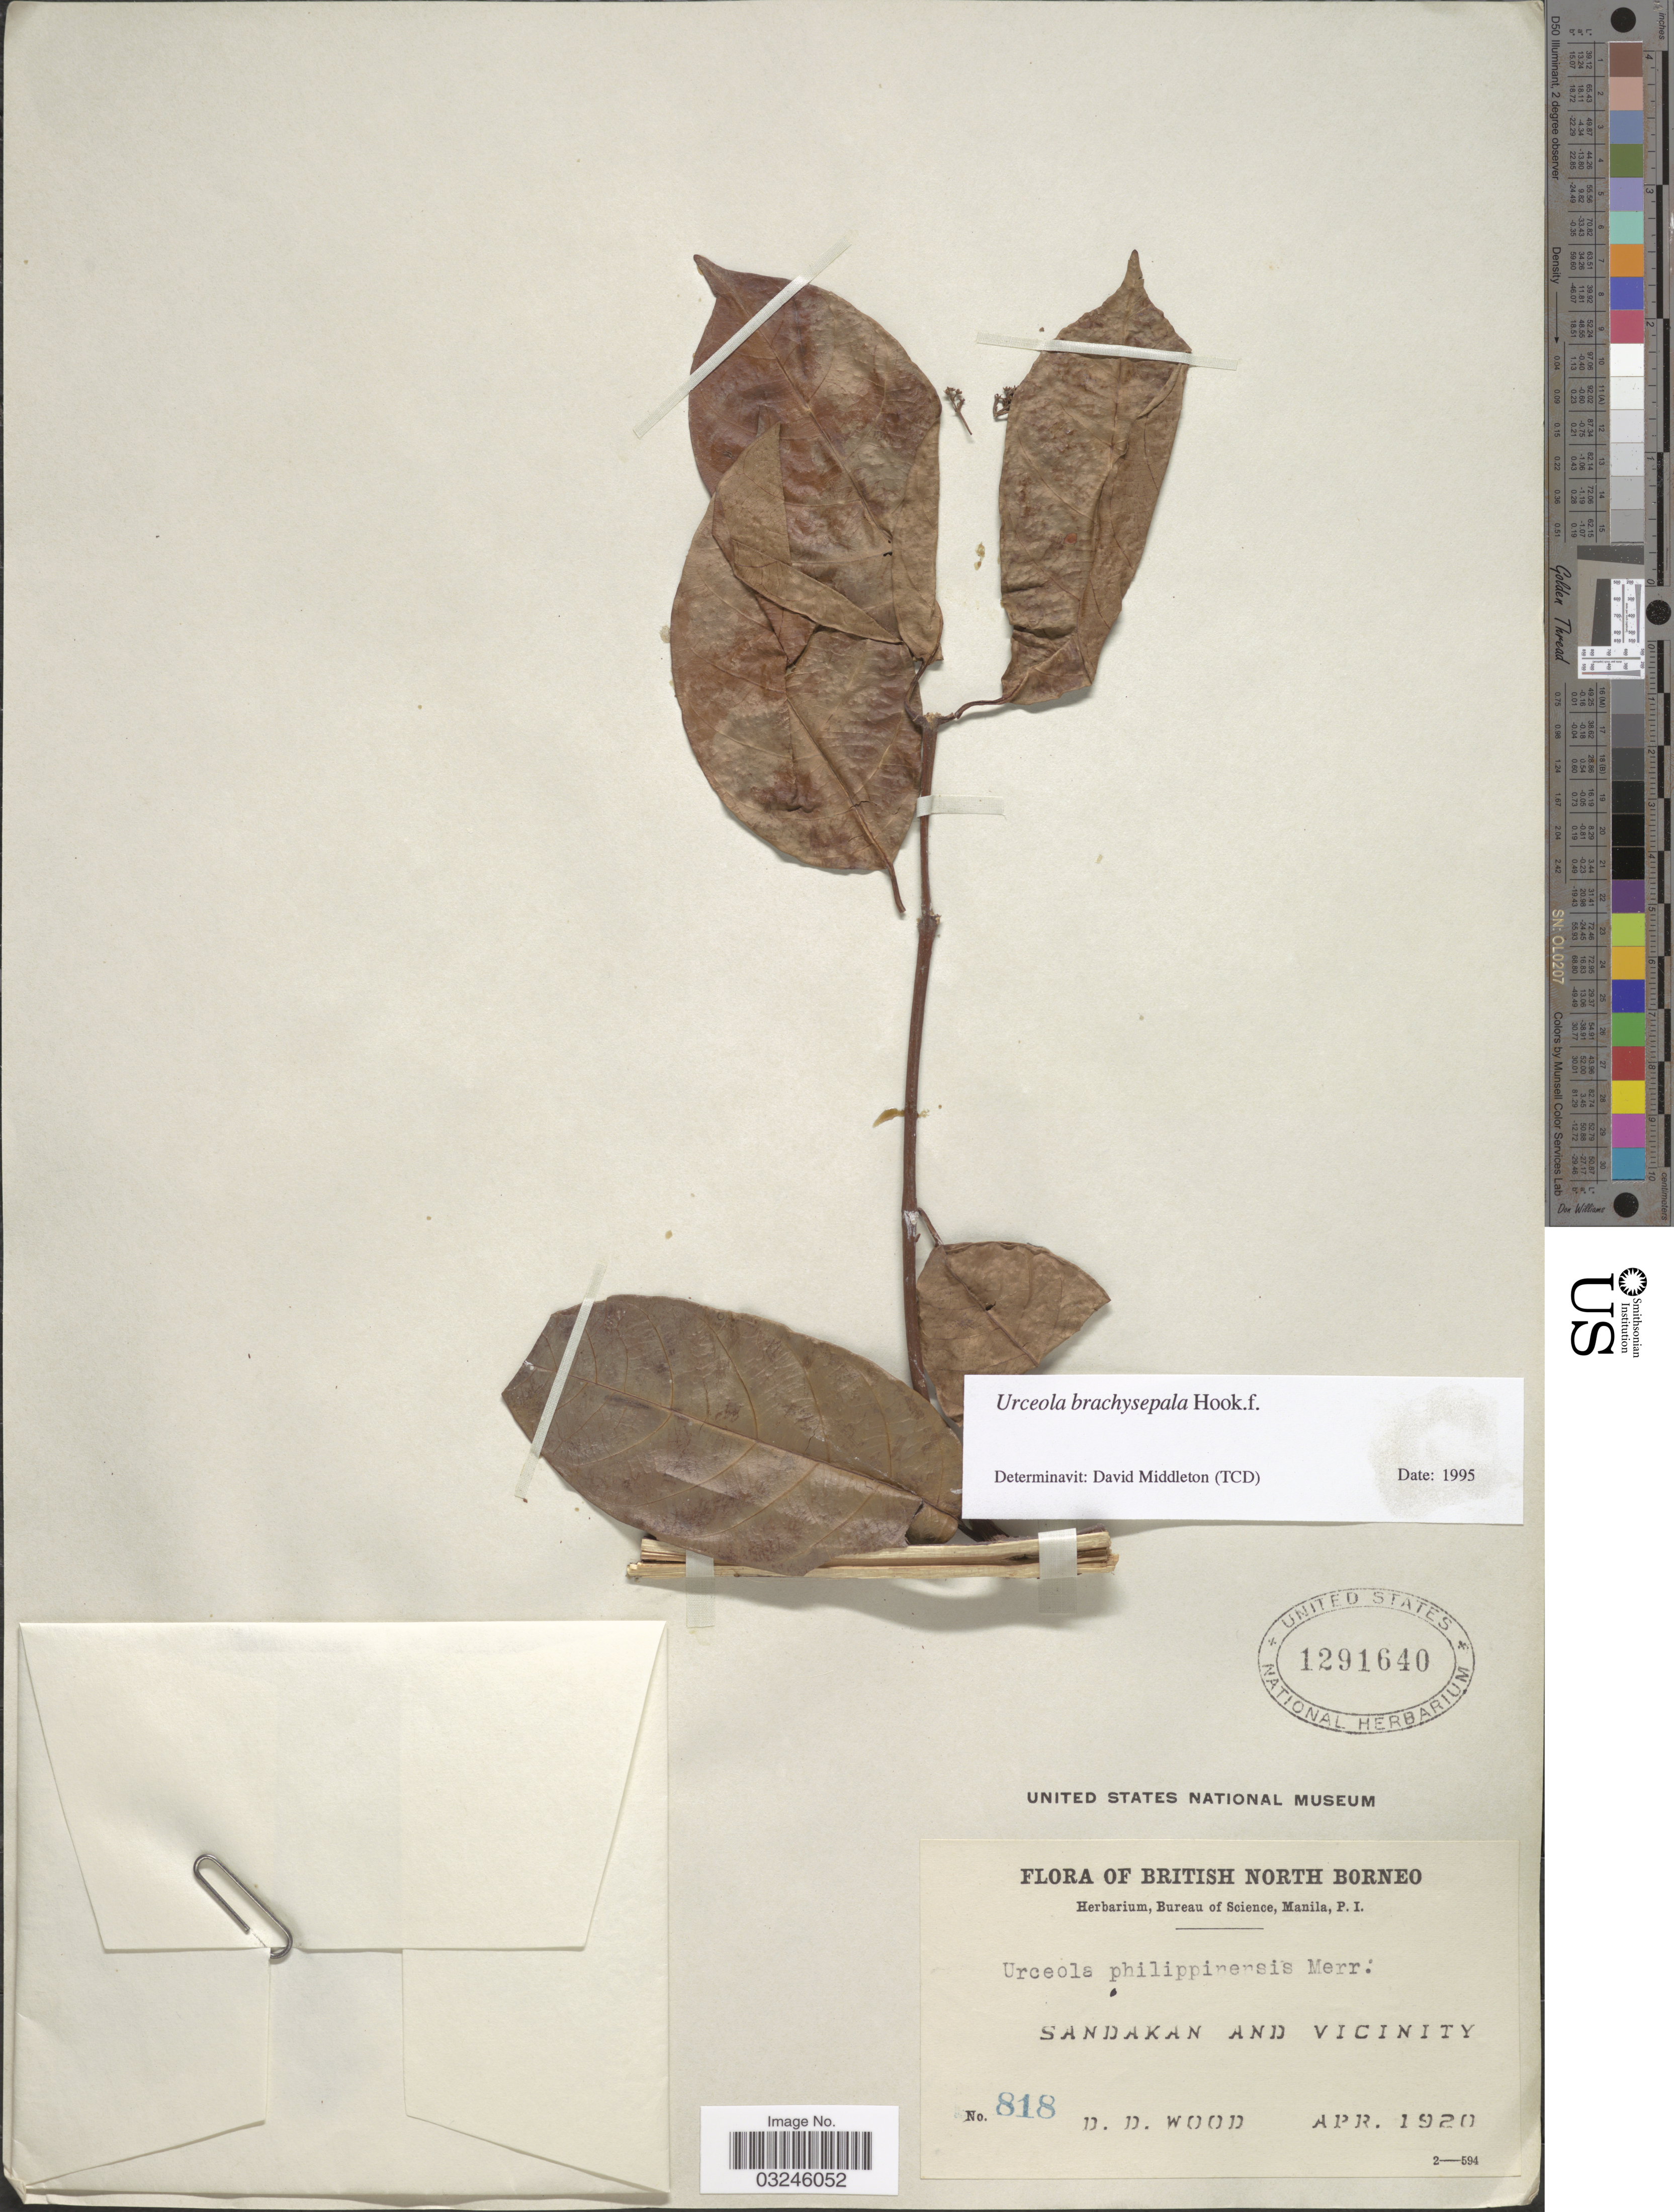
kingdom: Plantae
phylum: Tracheophyta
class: Magnoliopsida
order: Gentianales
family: Apocynaceae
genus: Urceola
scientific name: Urceola brachysepala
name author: Hook. f.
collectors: D. Wood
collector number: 818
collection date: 1920-04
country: Malaysia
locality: British North Borneo. Sandakan and vicinity.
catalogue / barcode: US 1291640